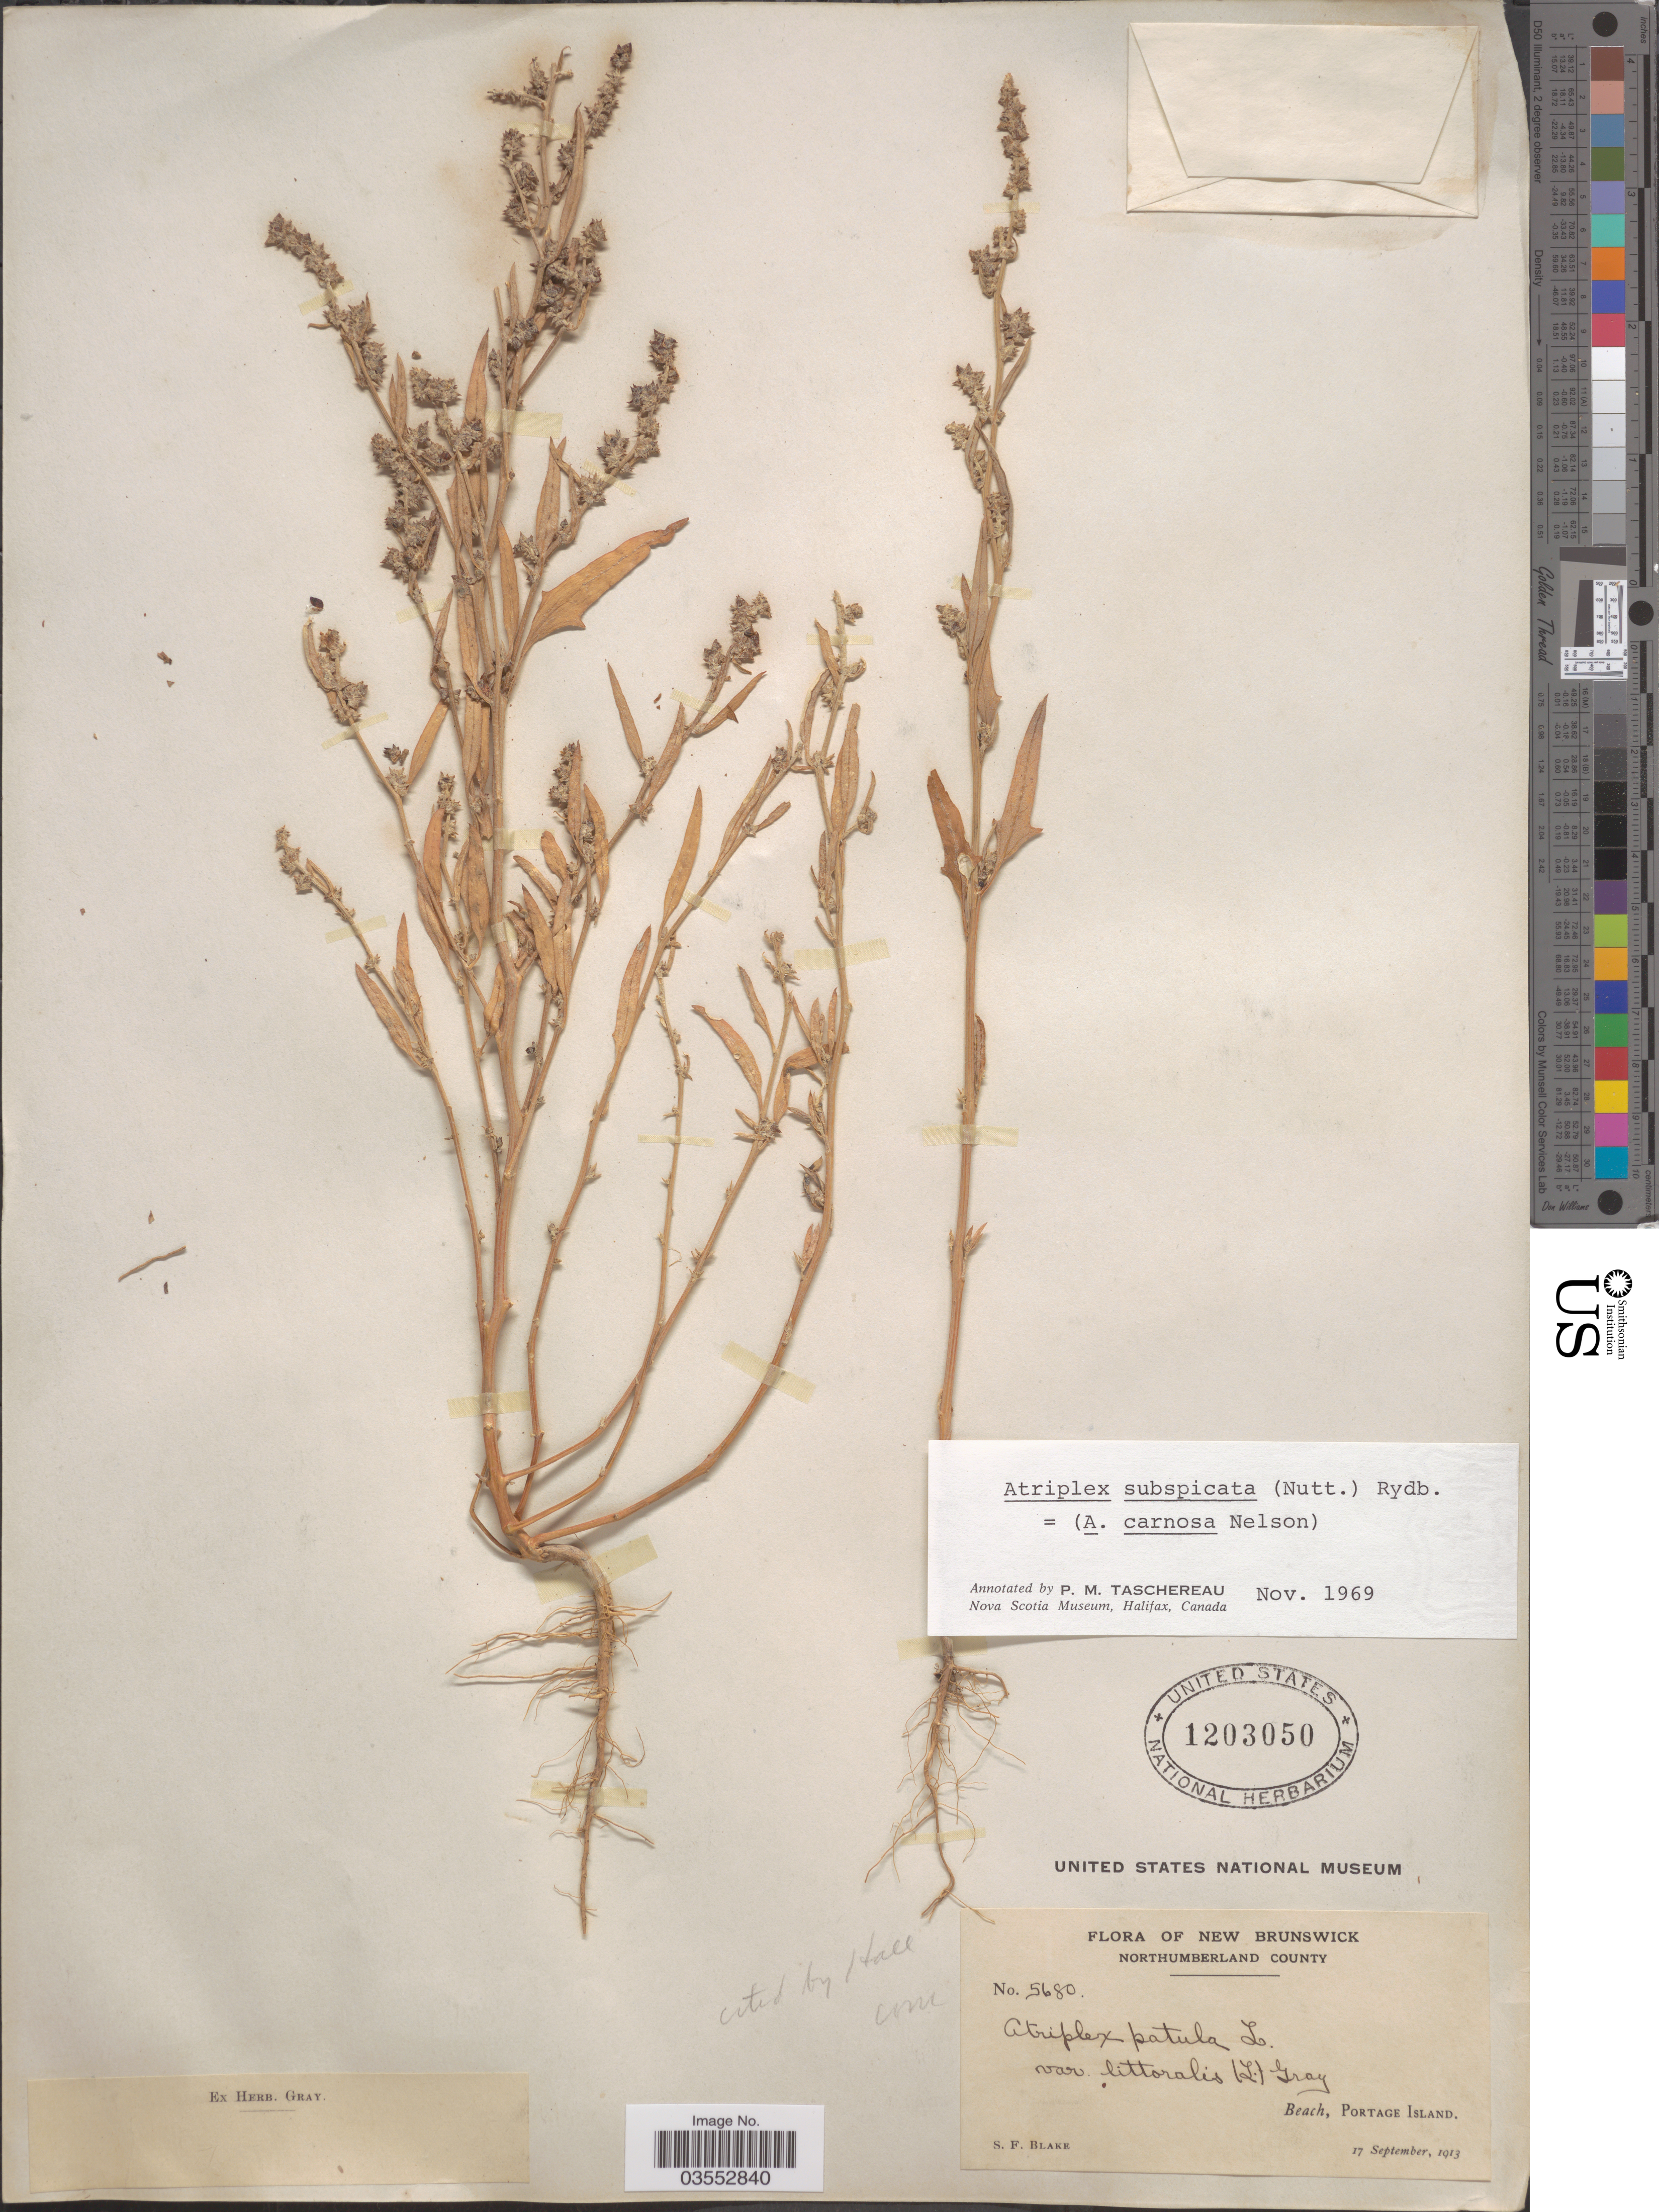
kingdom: Plantae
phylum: Tracheophyta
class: Magnoliopsida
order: Caryophyllales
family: Amaranthaceae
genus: Atriplex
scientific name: Atriplex subspicata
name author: (Nutt.) Rydb.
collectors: S. Blake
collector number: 5680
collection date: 1913-09-17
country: Canada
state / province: New Brunswick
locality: Northumberland County. Beach, Portage Island.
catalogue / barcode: US 1203050